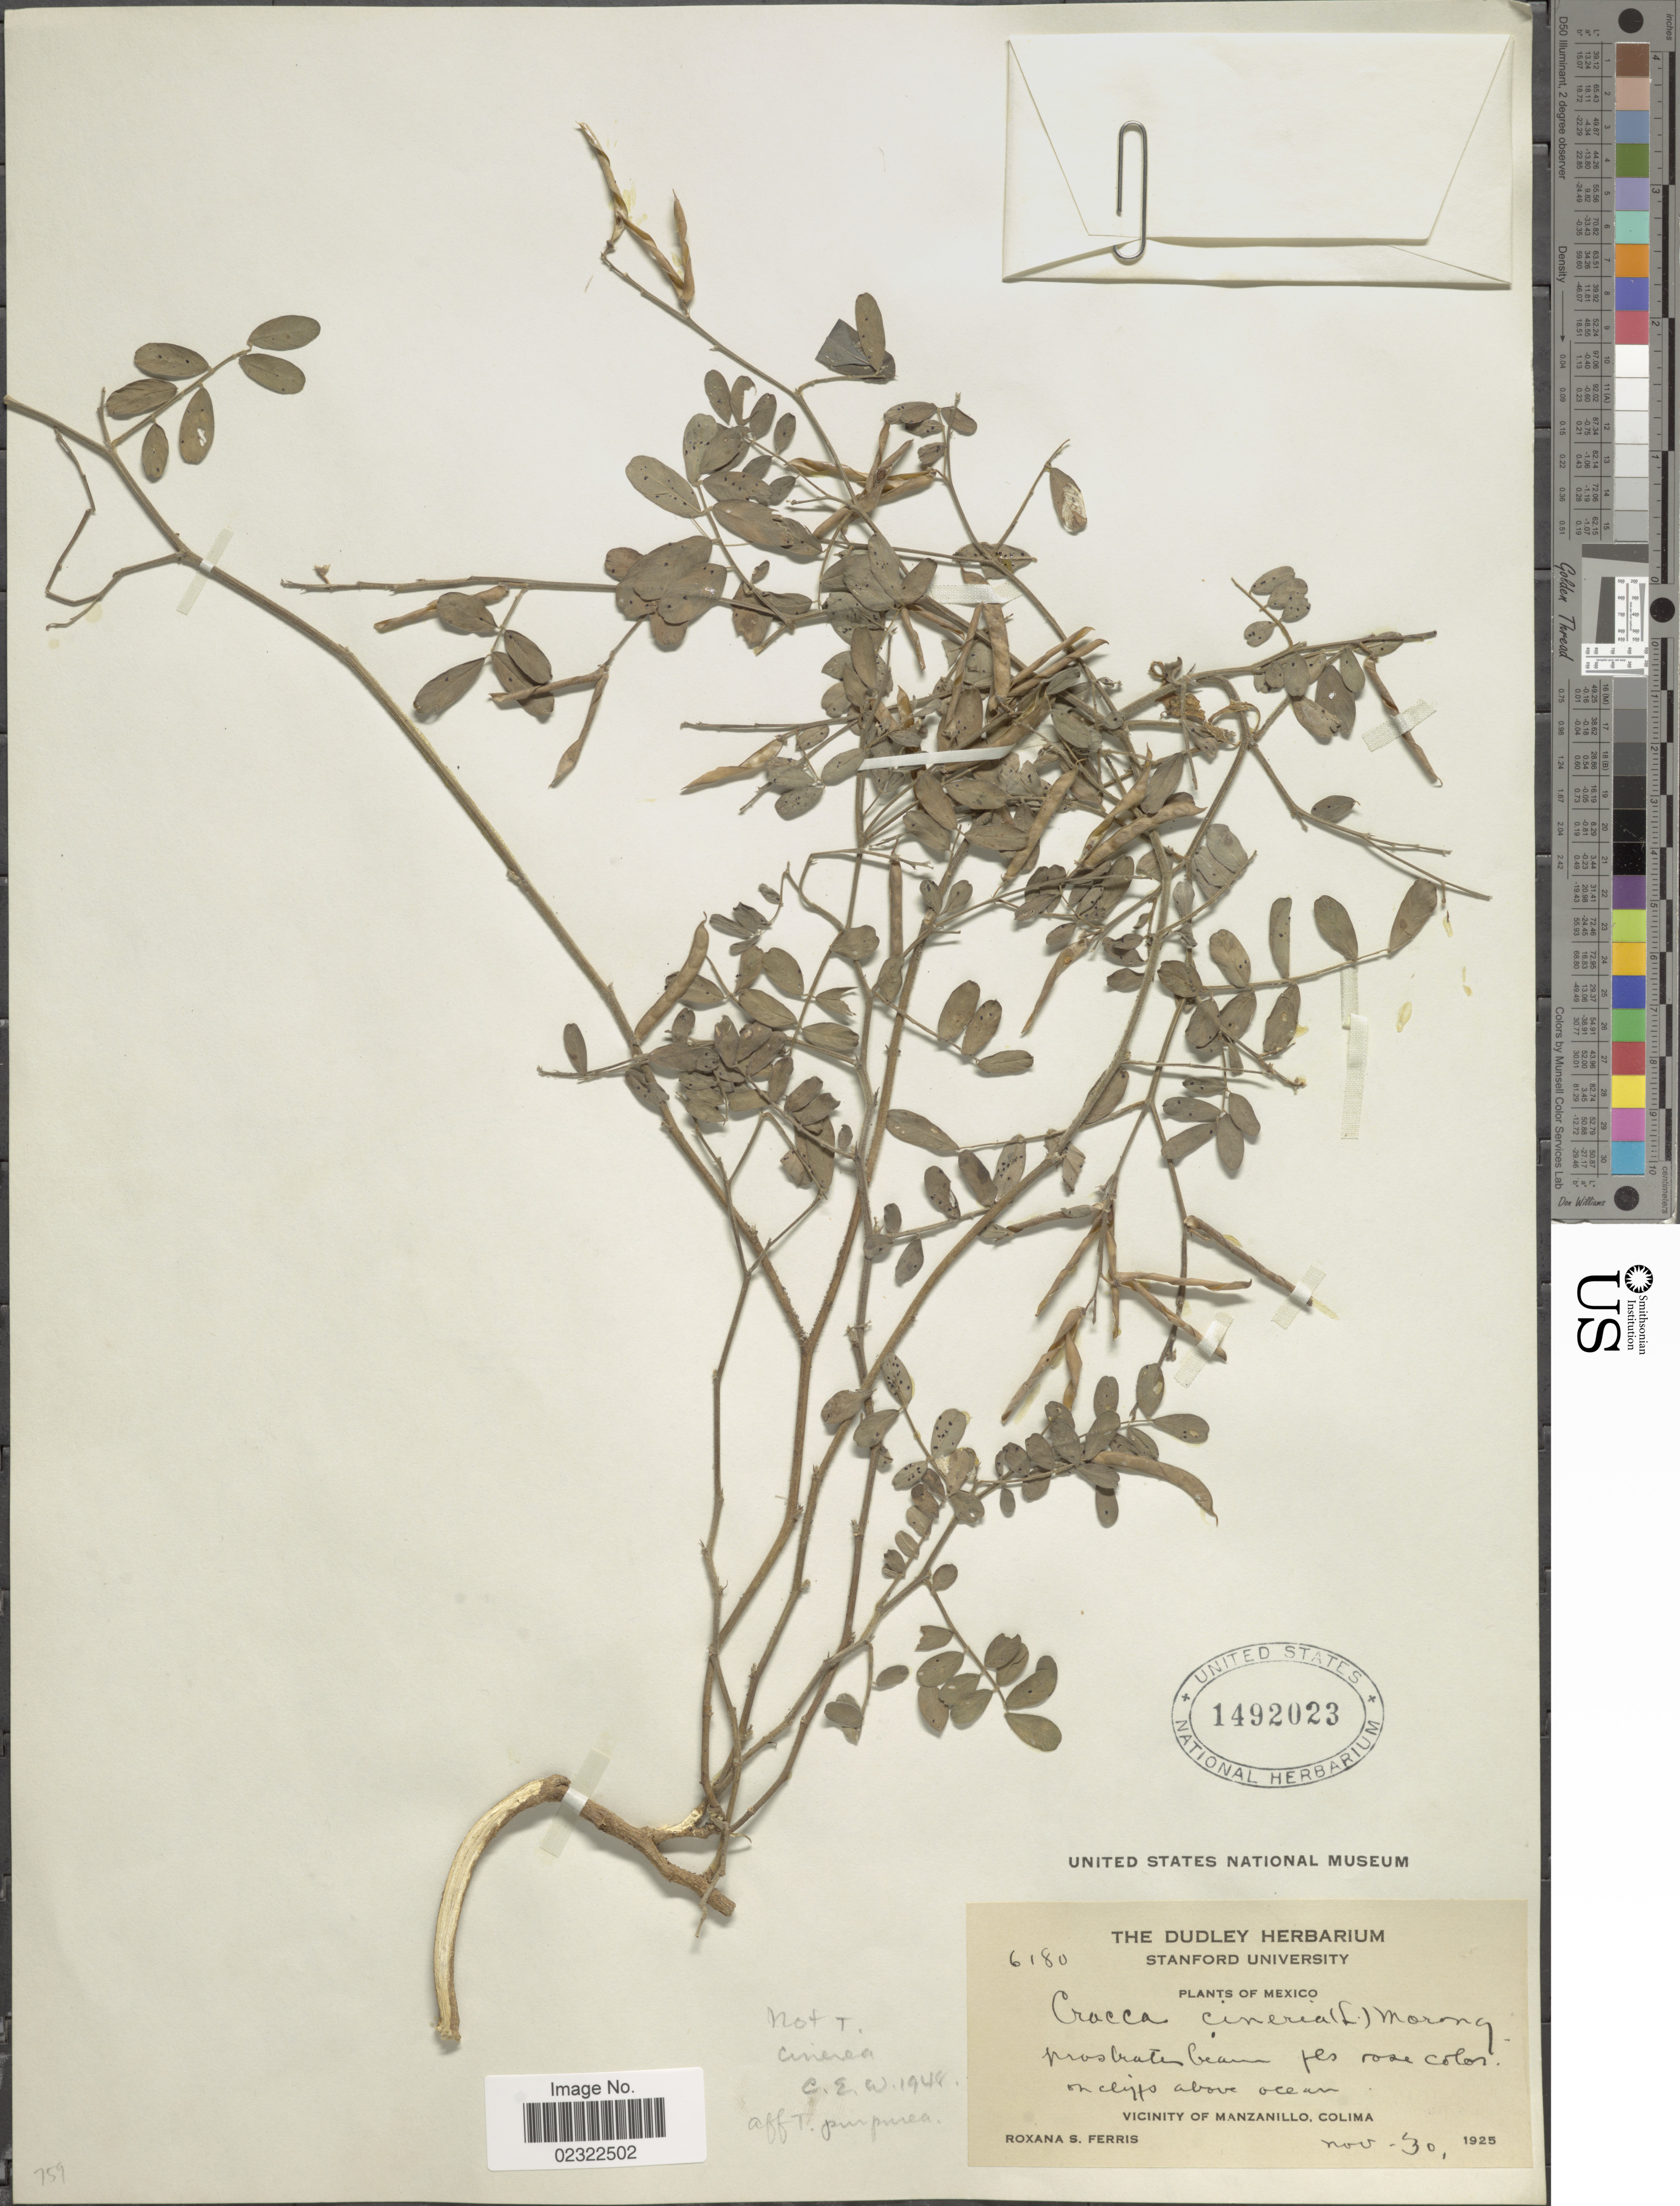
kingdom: Plantae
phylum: Tracheophyta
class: Magnoliopsida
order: Fabales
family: Fabaceae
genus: Tephrosia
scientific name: Tephrosia purpurea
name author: (L.) Pers.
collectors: R. S. Ferris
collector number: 6180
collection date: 1925-11-30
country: Mexico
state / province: Colima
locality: Mexico, on cliffs above ocean, Vicinity of Manzanillo, Colima.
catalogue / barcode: US 1492023